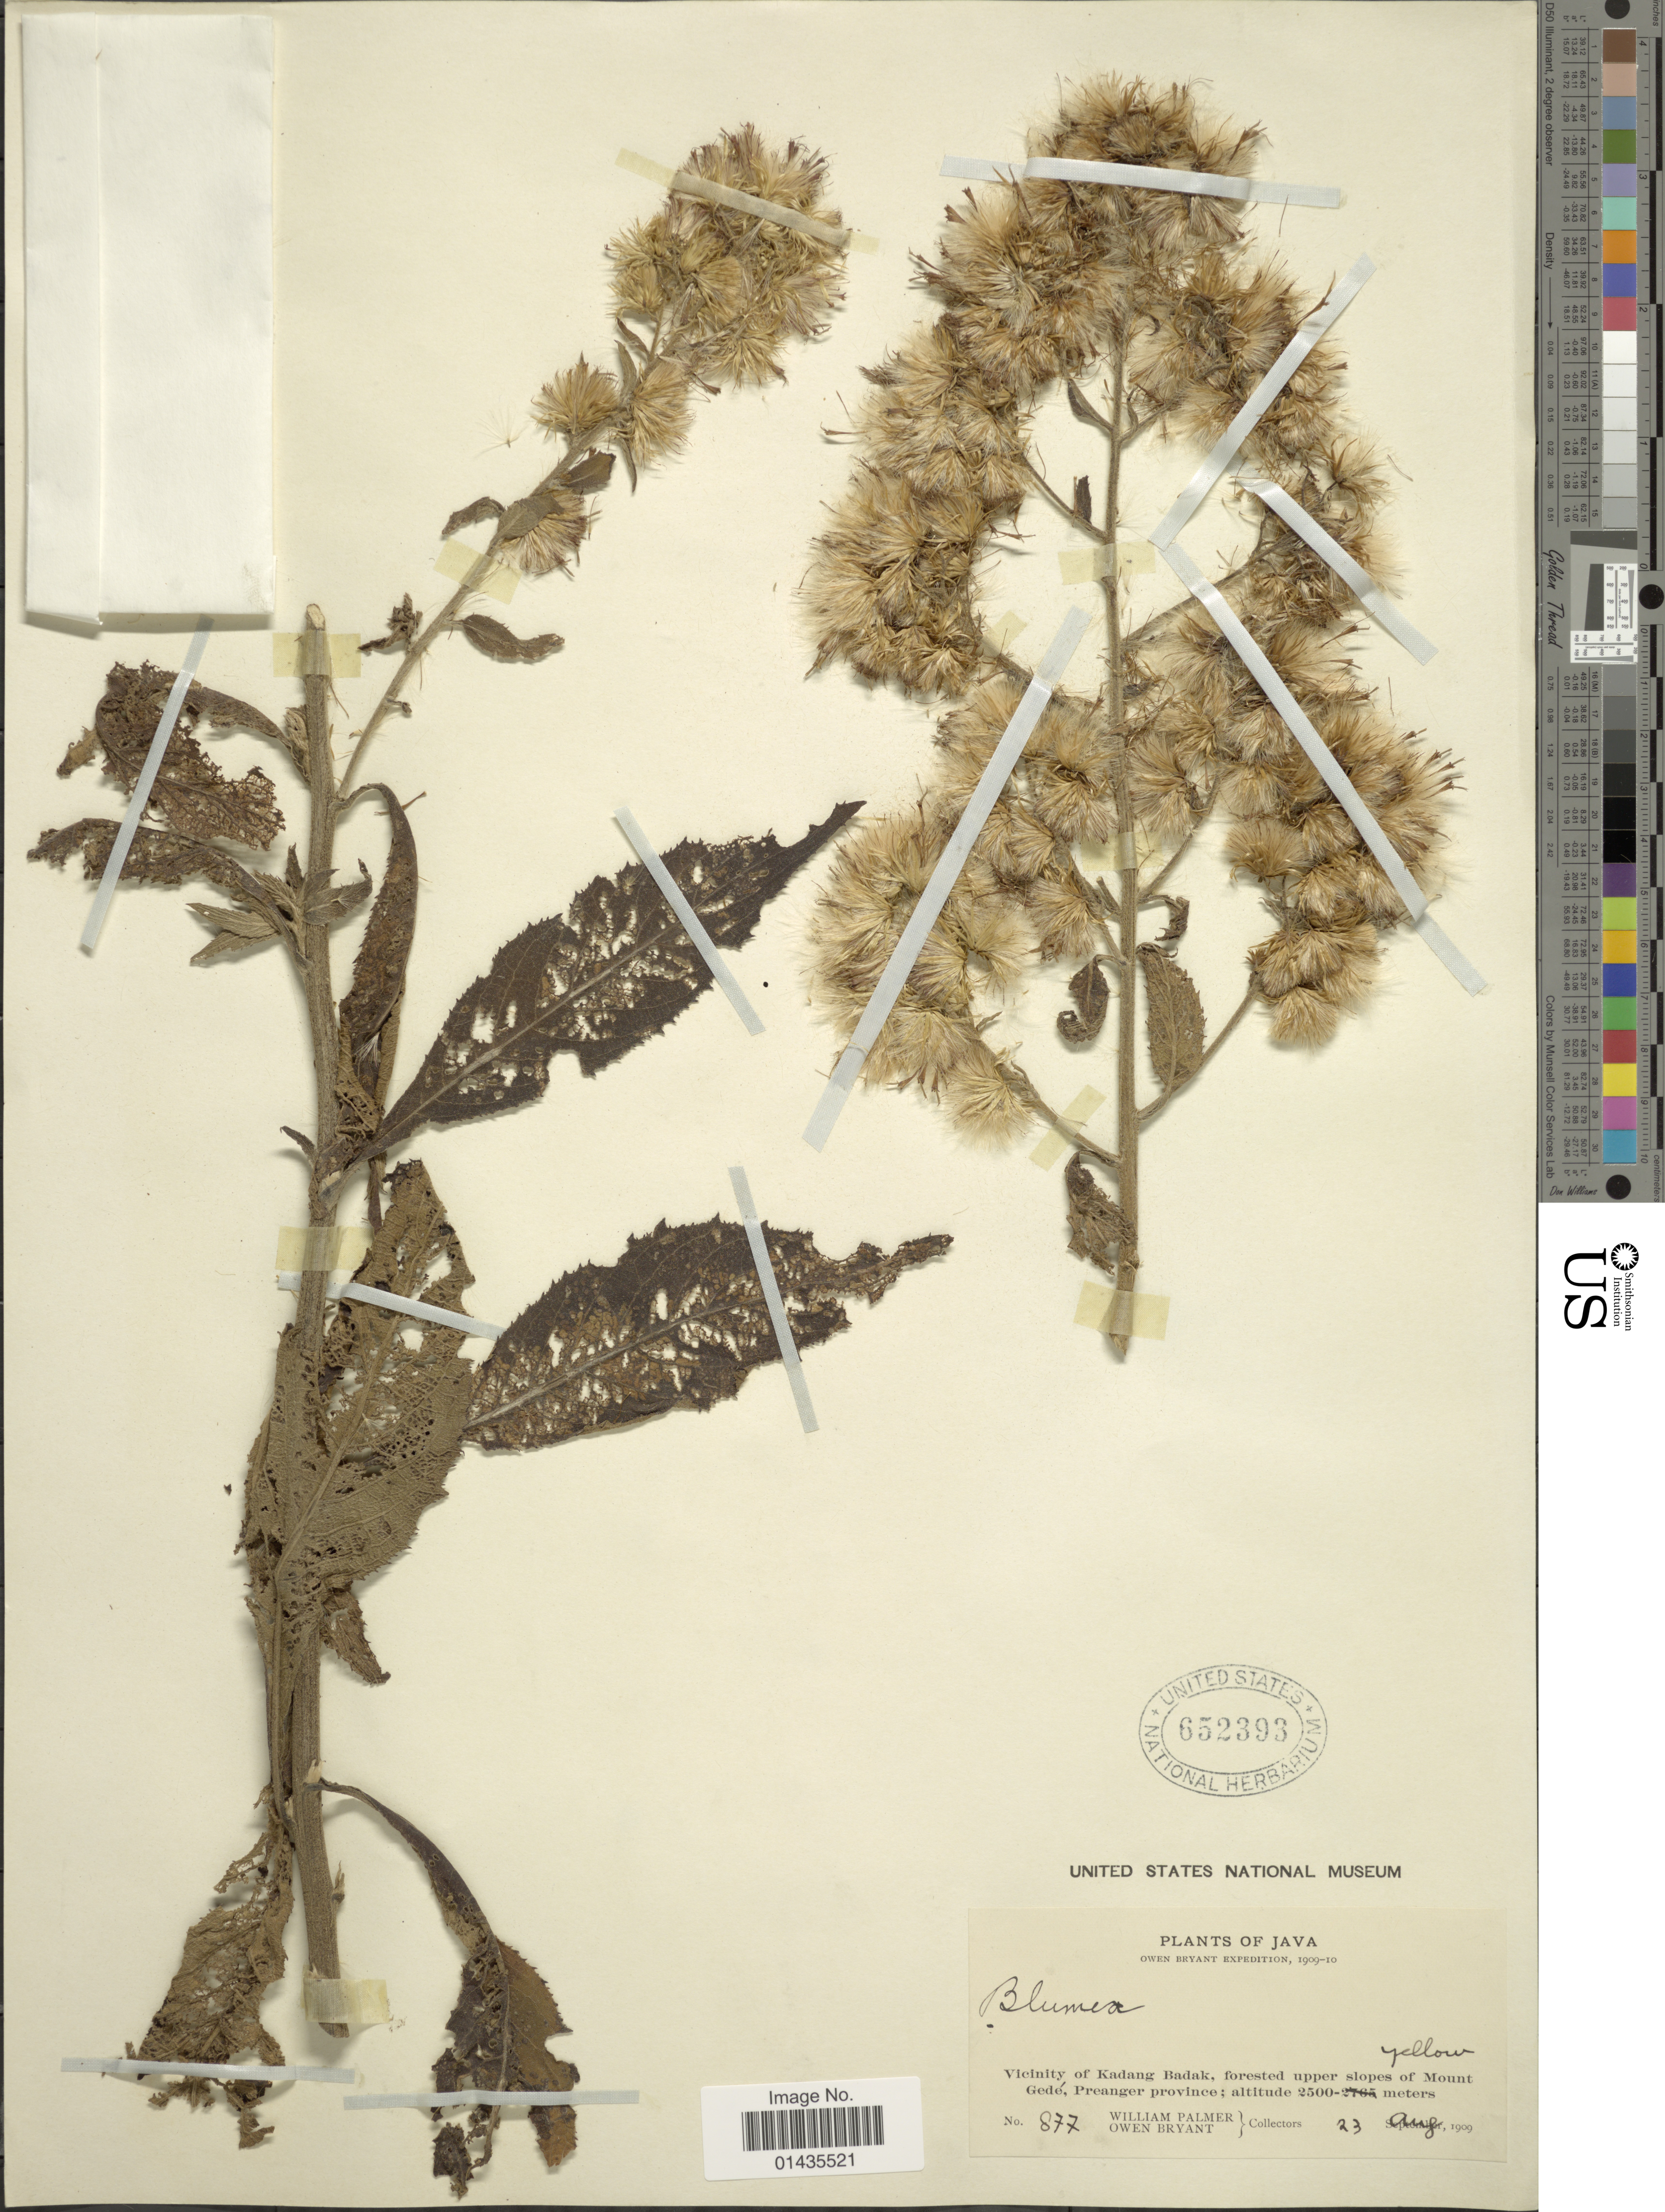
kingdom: Plantae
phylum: Tracheophyta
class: Magnoliopsida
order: Asterales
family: Asteraceae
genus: Blumea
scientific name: Blumea sp.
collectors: W. Palmer & O. Bryant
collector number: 877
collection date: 1909-08-23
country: Indonesia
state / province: Java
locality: Vicinity of Kadang Badak, forested upper slopes of Mount Gede, Preanger province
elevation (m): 2500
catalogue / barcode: US 652393